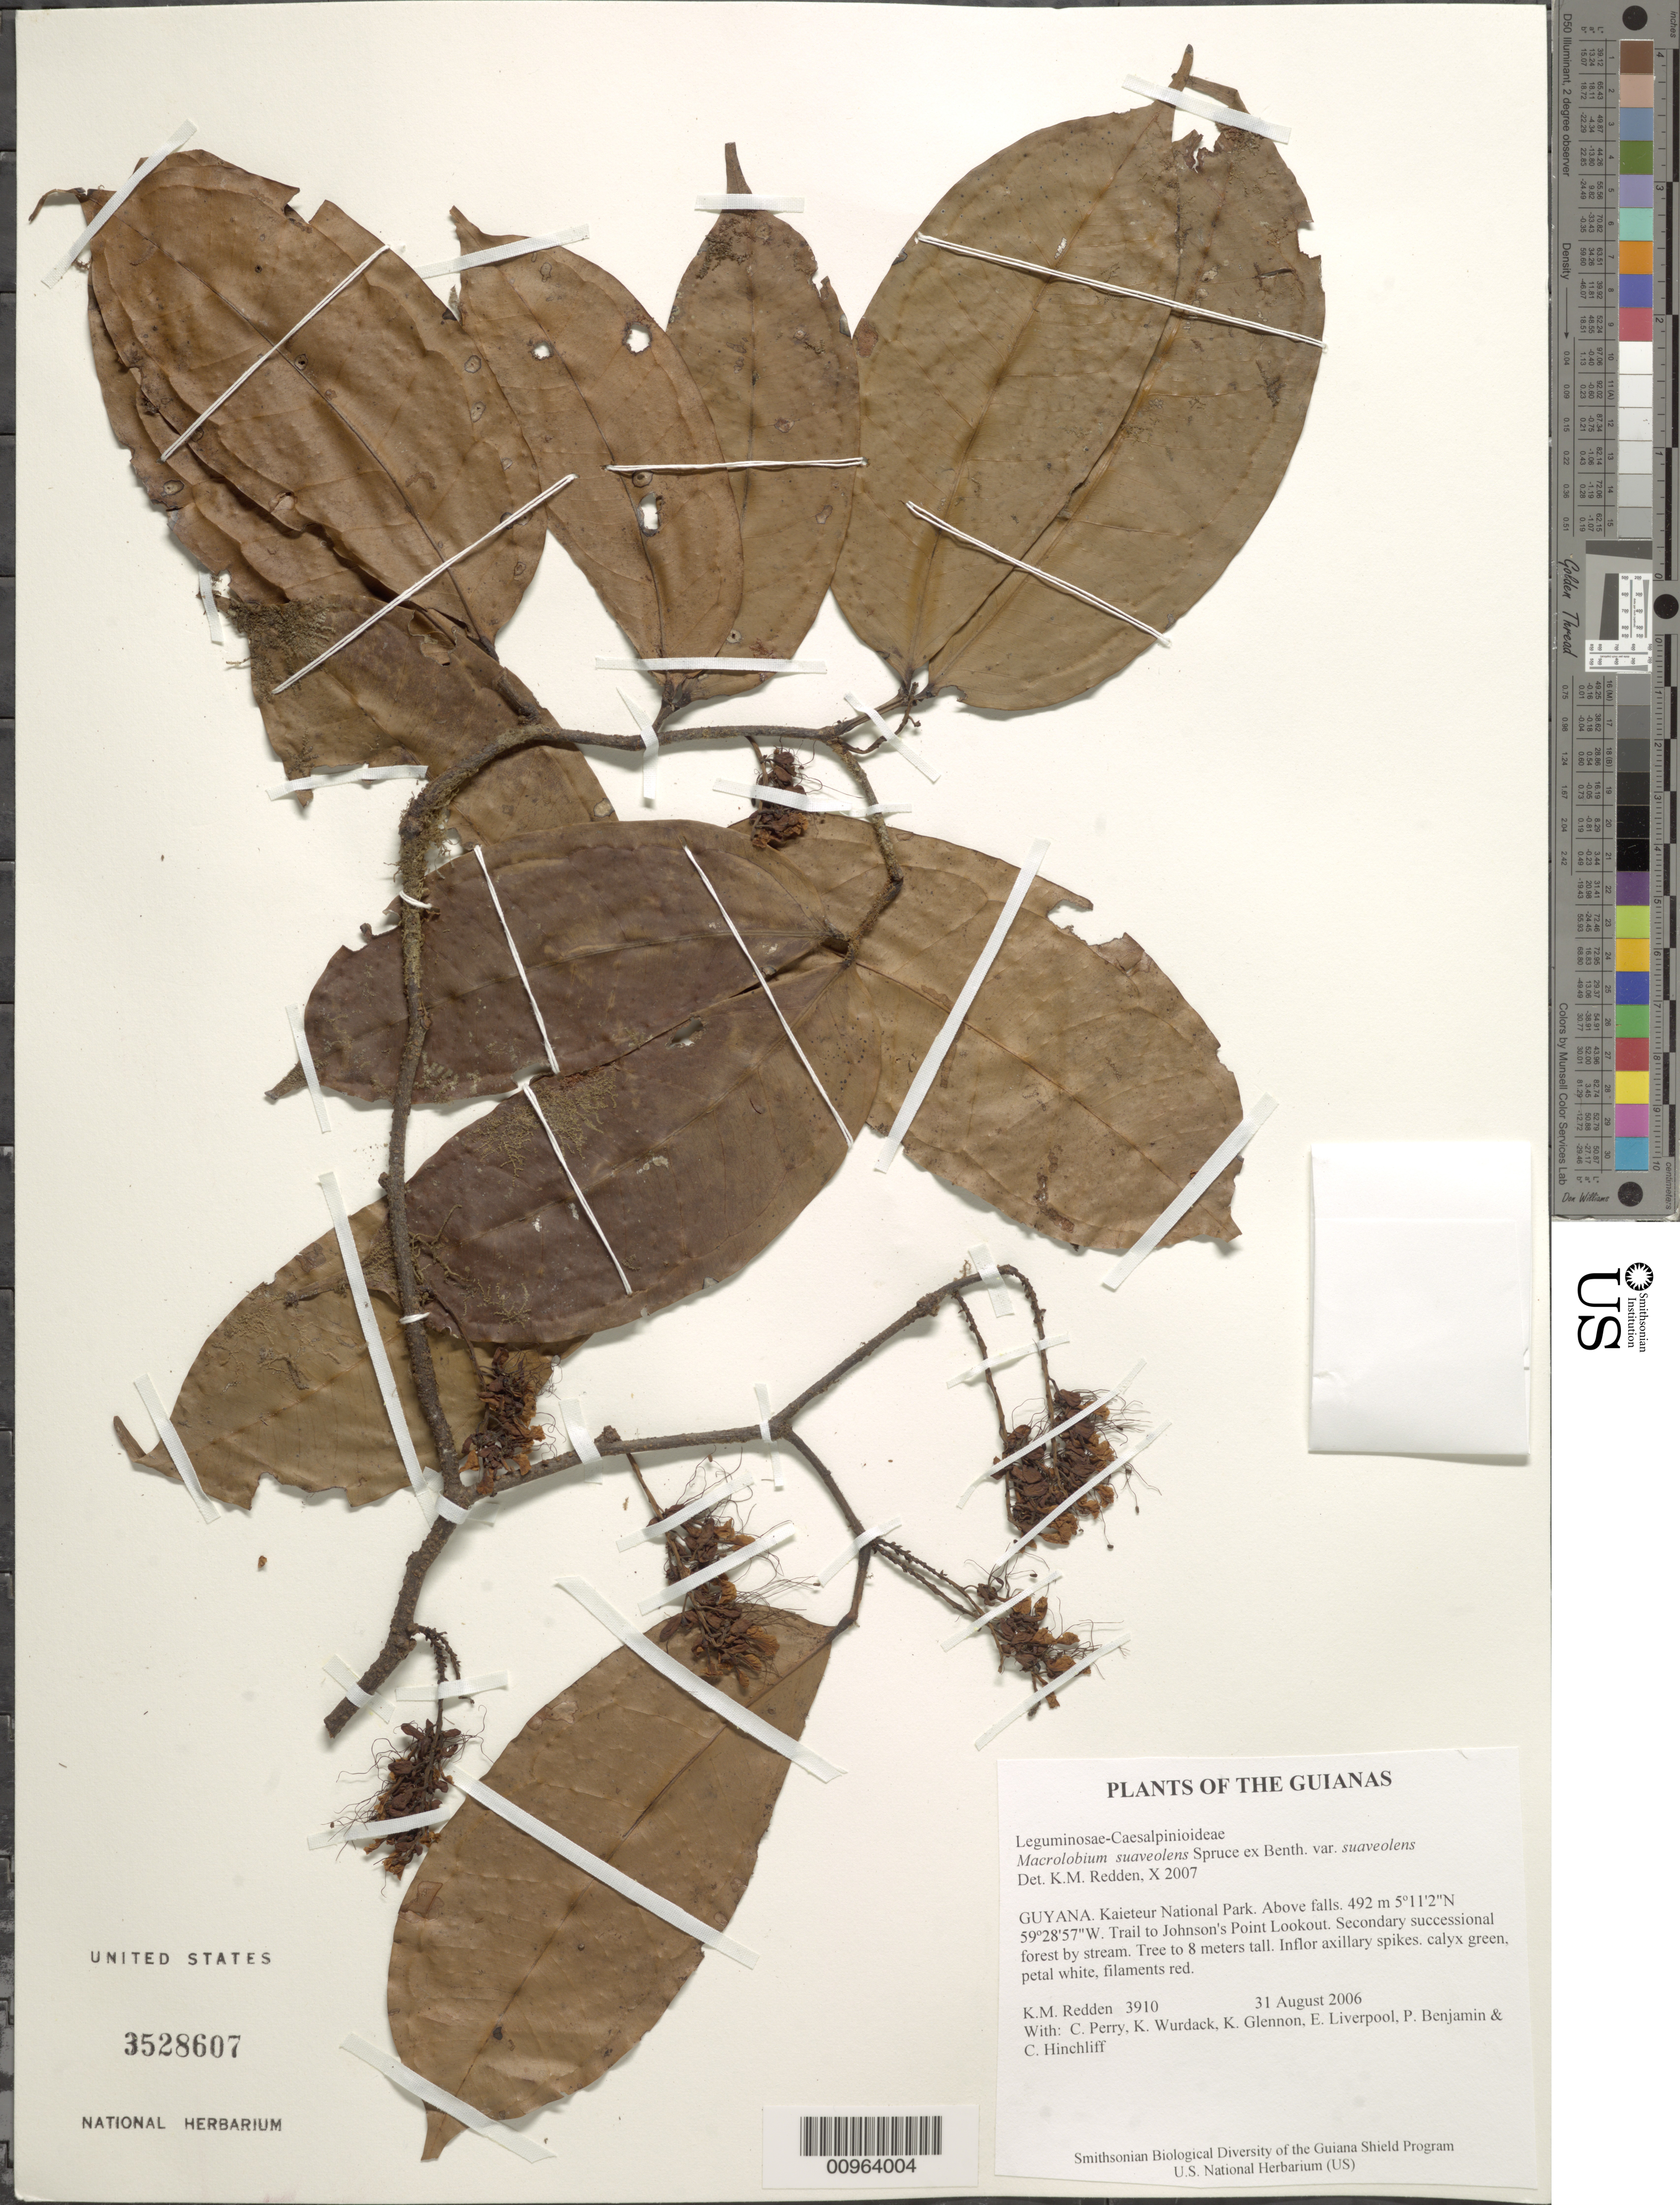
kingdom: Plantae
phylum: Tracheophyta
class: Magnoliopsida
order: Fabales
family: Fabaceae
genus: Macrolobium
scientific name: Macrolobium suaveolens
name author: Spruce ex Benth.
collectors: K. M. Redden, C. Perry, K. Wurdack, K. Glennon, E. Liverpool, P. Benjamin & C. E. Hinchliff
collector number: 3910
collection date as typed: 31 August 2006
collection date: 2006-08-31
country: Guyana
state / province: Potaro-Siparuni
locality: Kaieteur National Park. Above falls. Trail to Johnson's Point Lookout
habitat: Secondary successional forest by stream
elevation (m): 492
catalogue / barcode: US 3528607